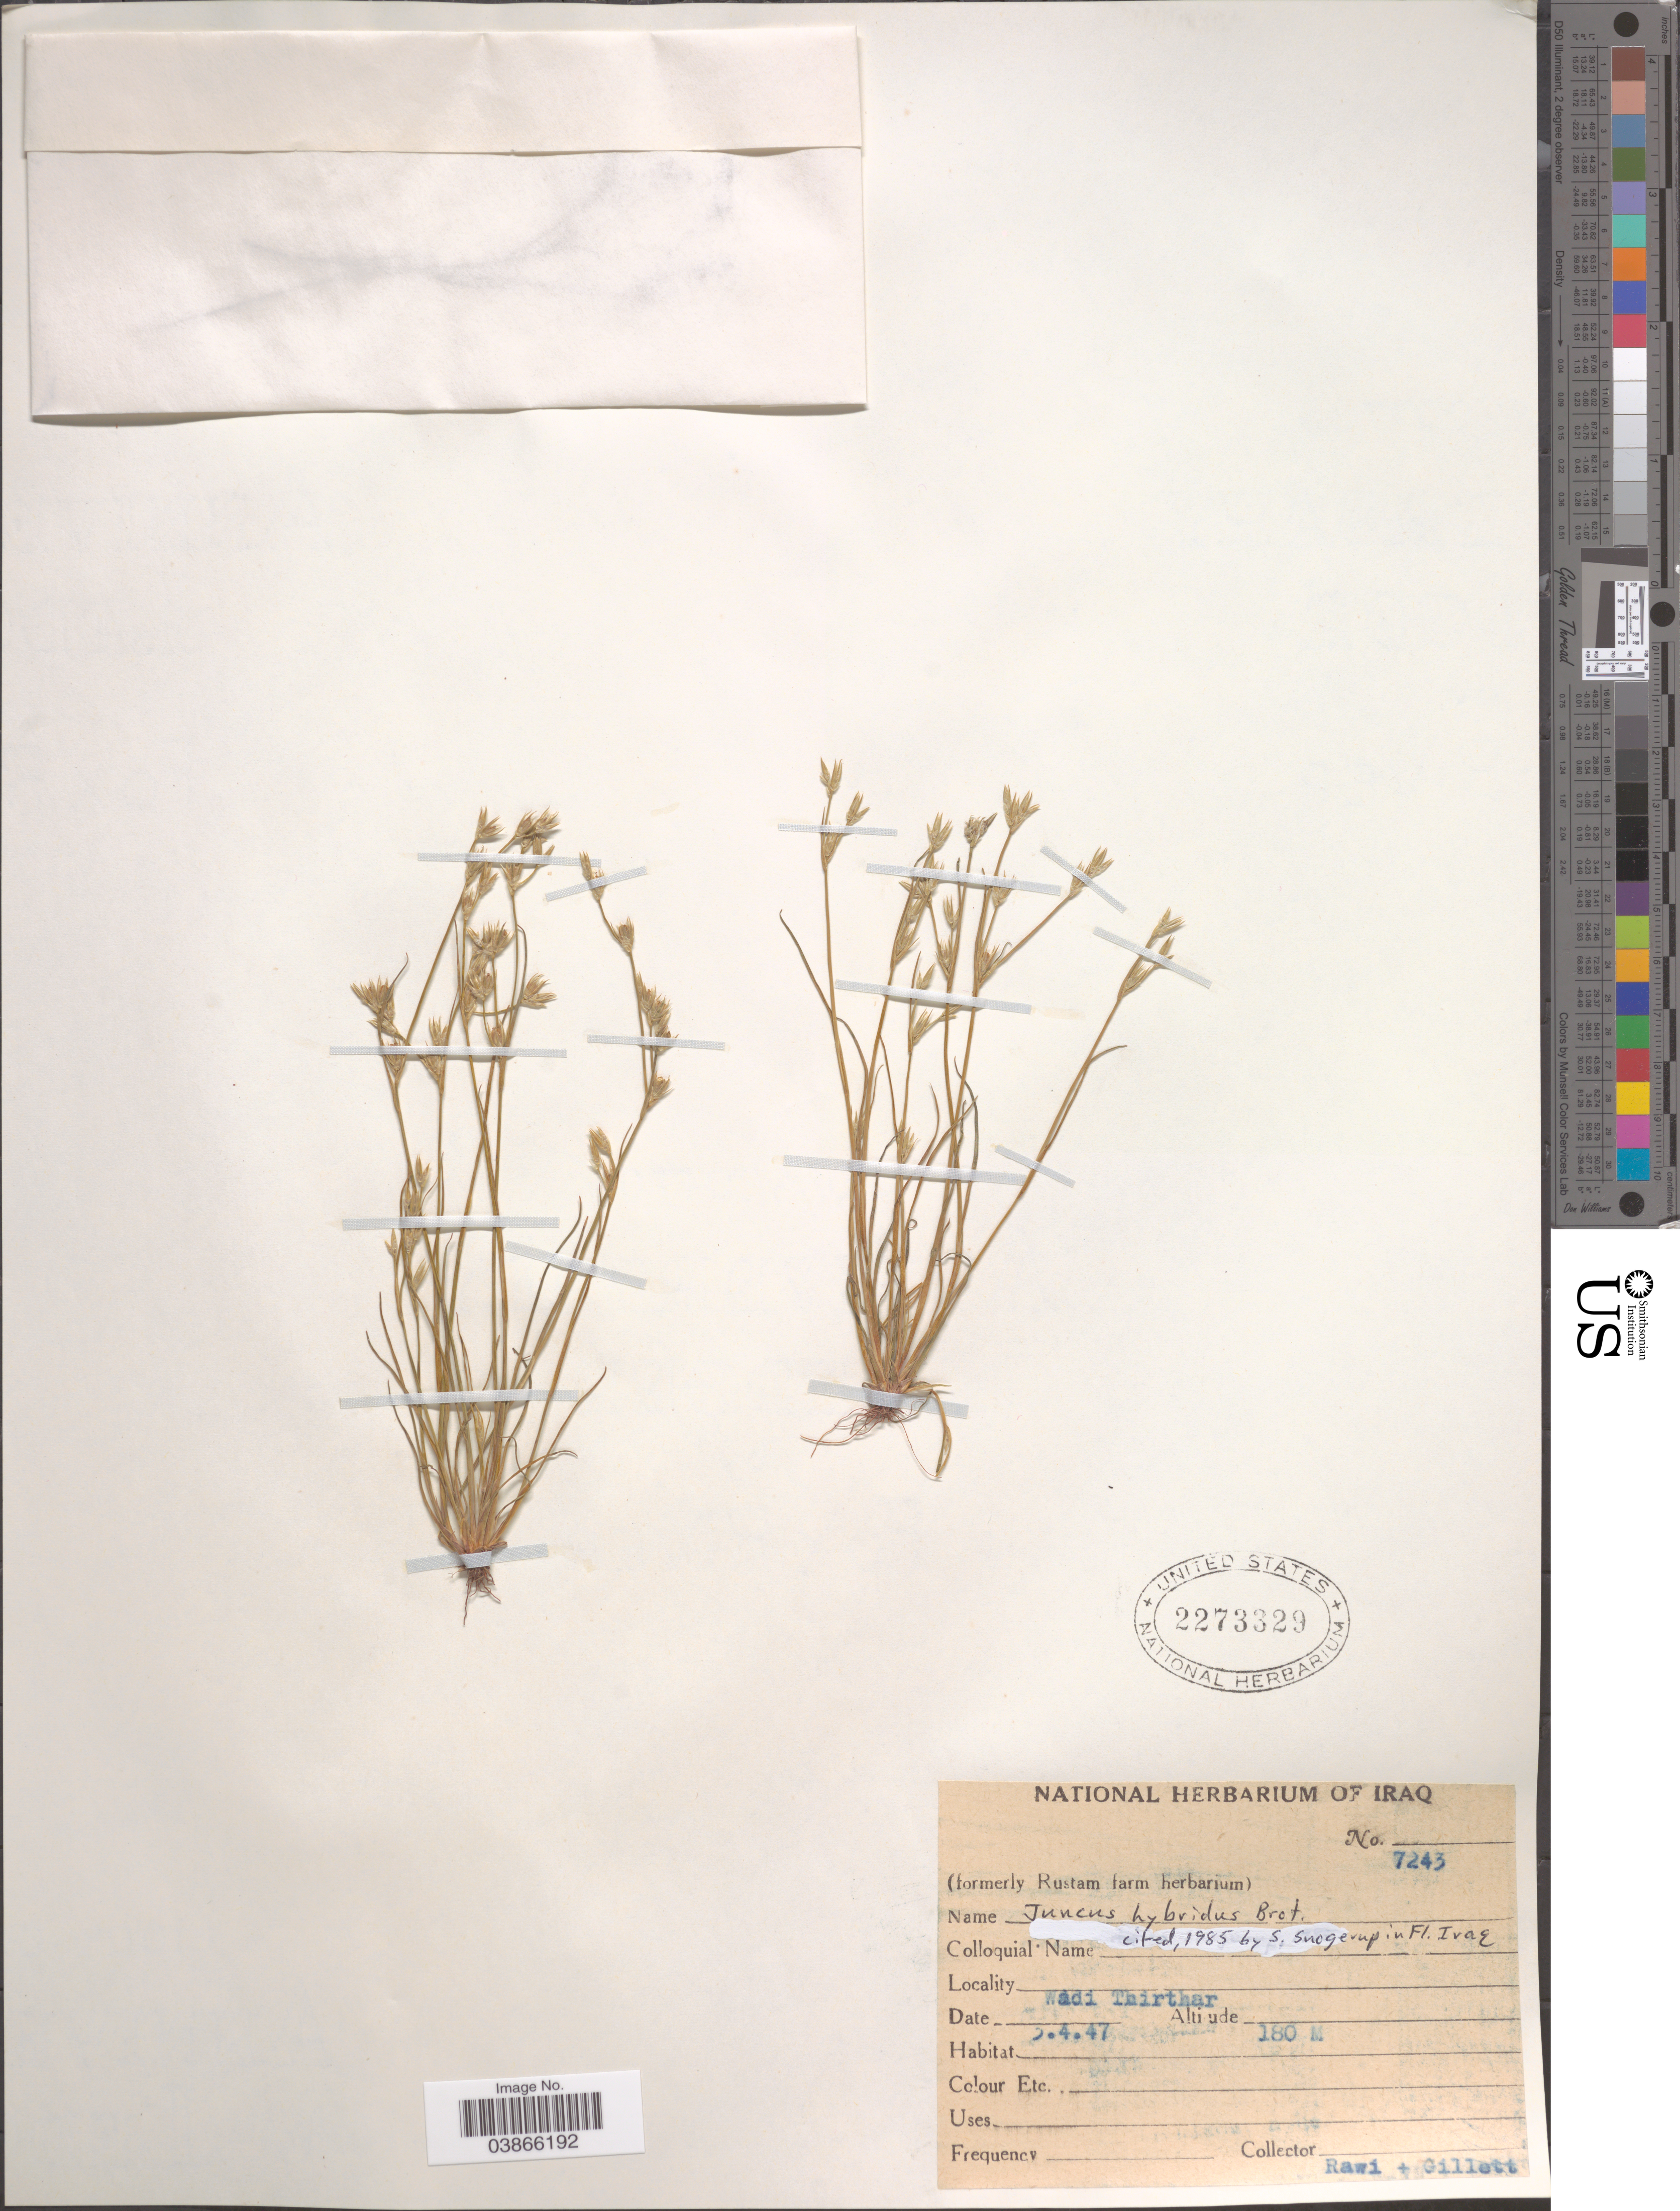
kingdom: Plantae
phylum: Tracheophyta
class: Liliopsida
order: Poales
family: Juncaceae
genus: Juncus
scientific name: Juncus hybridus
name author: Brot.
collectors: -. Rawi & Gillett, --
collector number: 7243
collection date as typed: Transcribed d/m/y: 5/4/47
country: Iraq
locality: Wadi Thirthar.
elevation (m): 180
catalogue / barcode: US 2273329